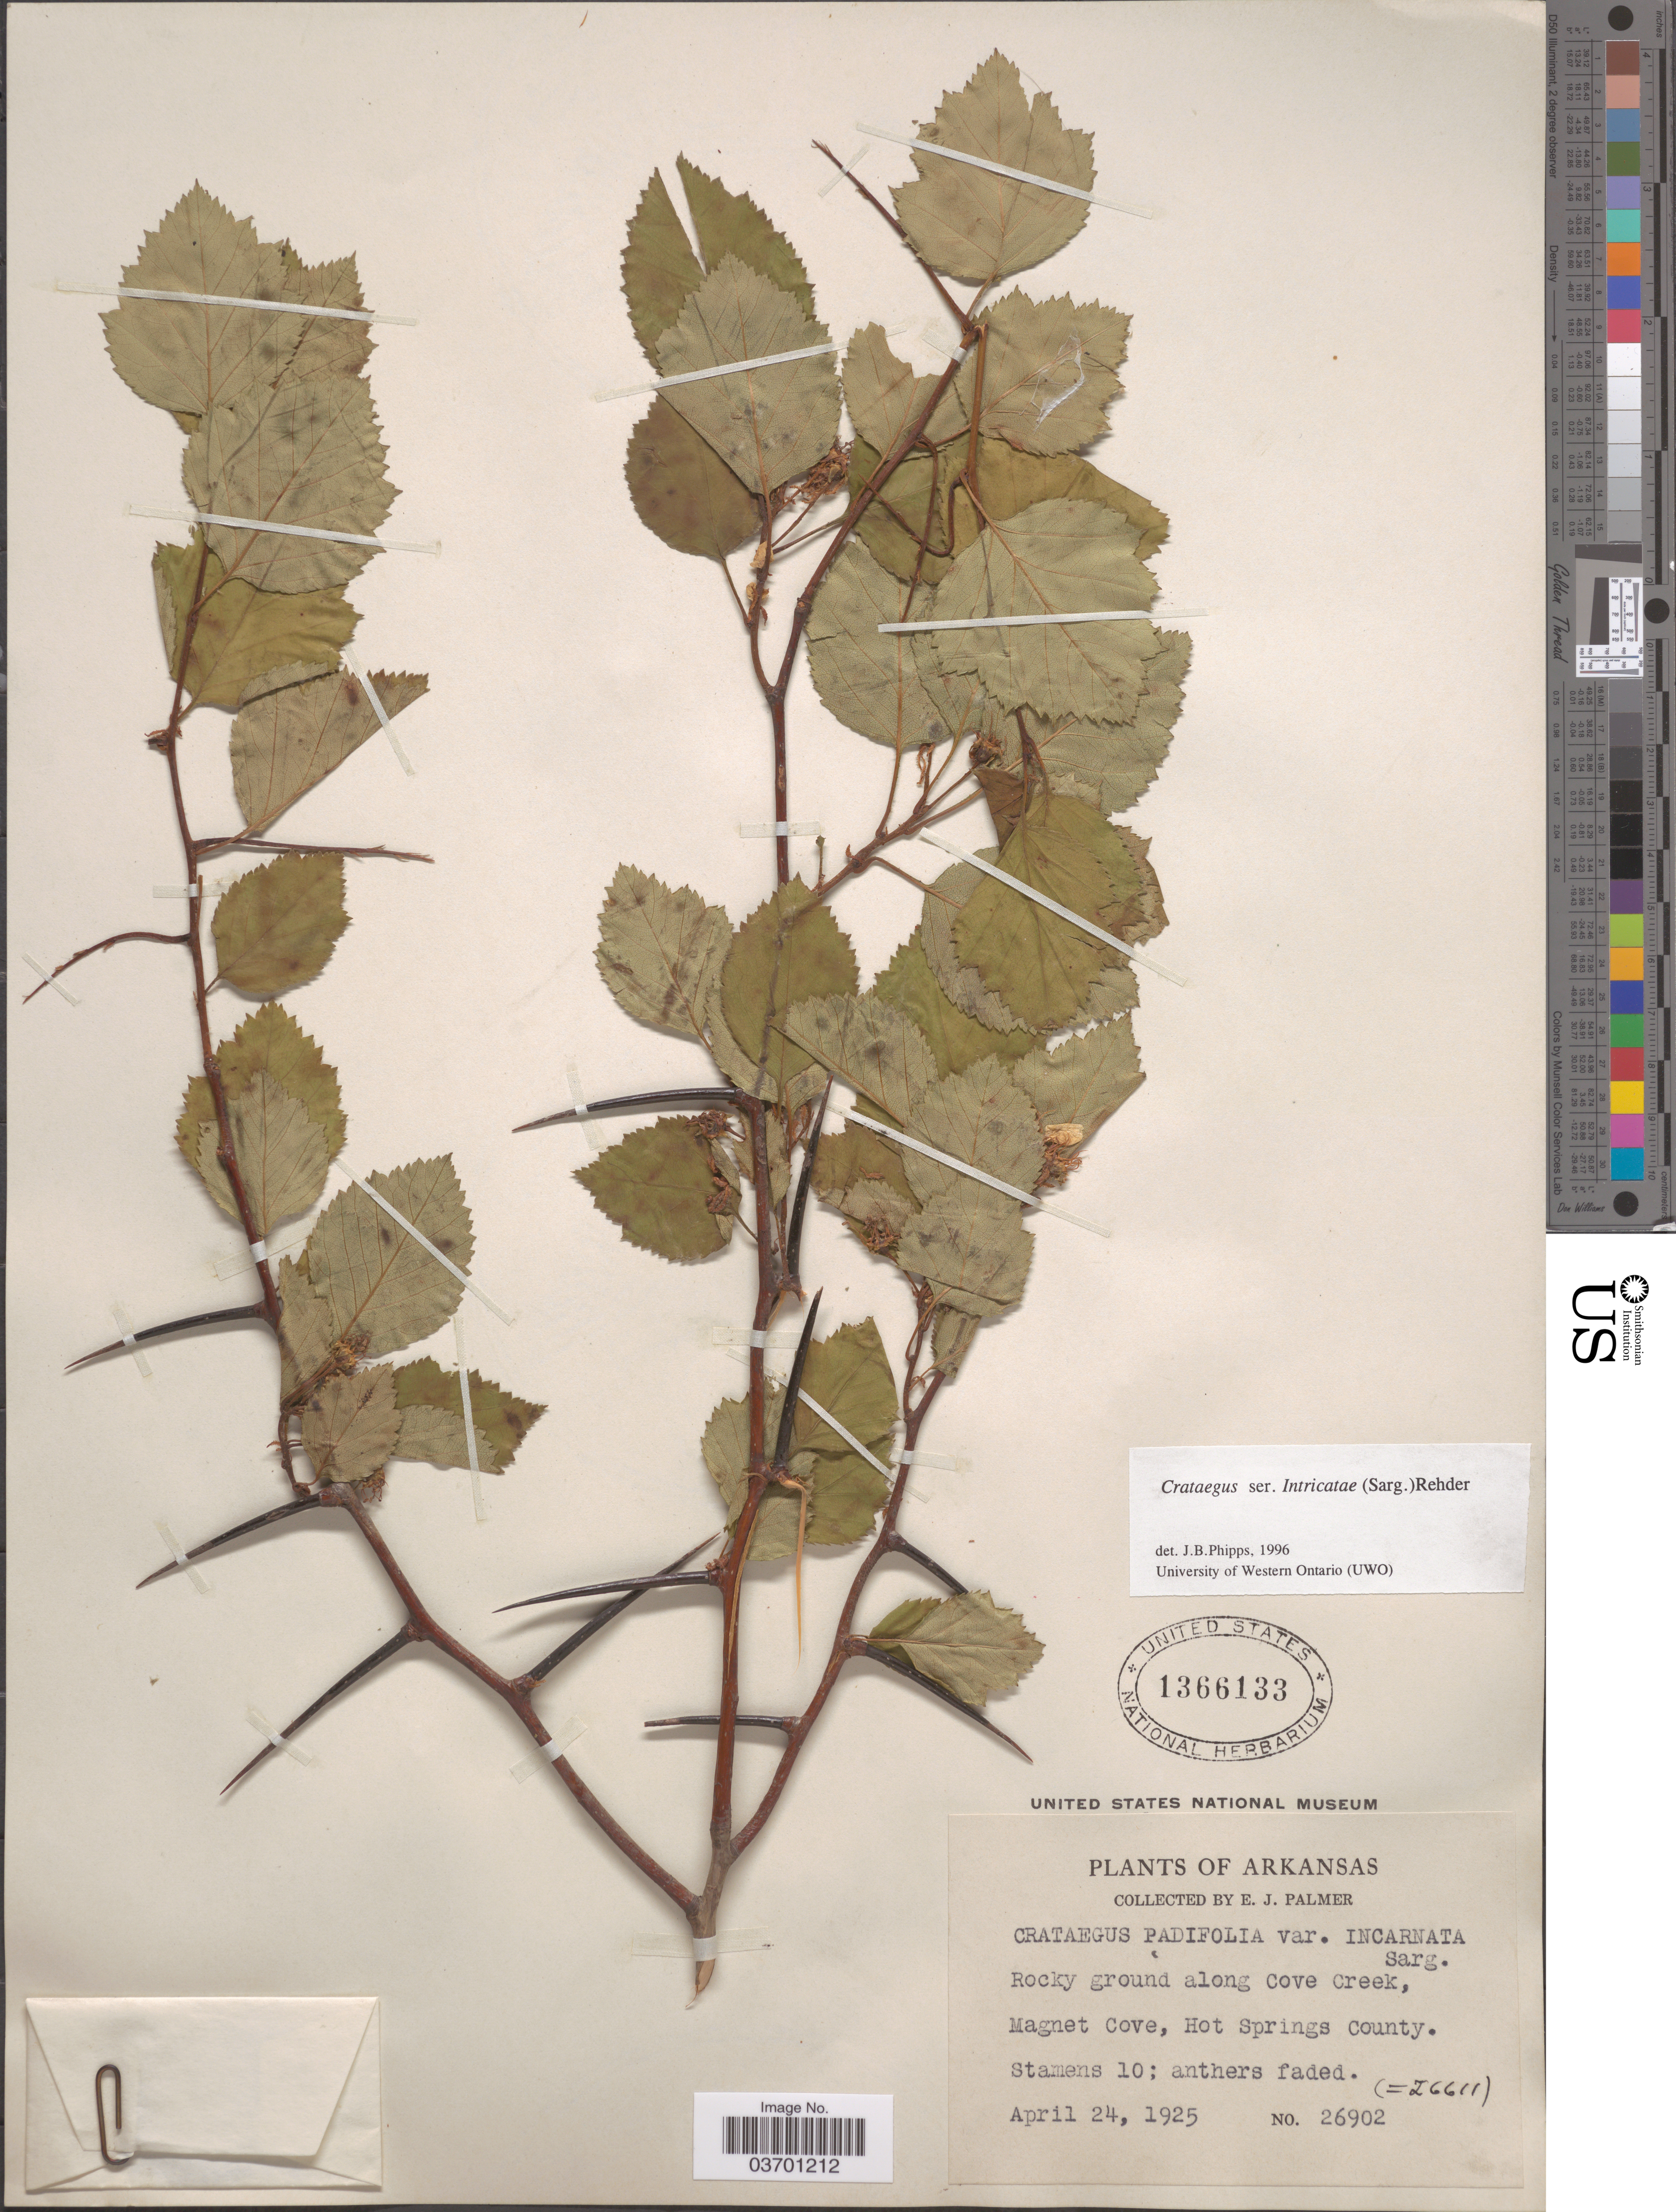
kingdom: Plantae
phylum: Tracheophyta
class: Magnoliopsida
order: Rosales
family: Rosaceae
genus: Crataegus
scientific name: Crataegus padifolia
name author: Sarg.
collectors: E. J. Palmer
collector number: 26902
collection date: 1925-04-24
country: United States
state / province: Arkansas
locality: Along Cove Creek, Magnet Cove, Hot Springs County.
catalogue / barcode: US 1366133